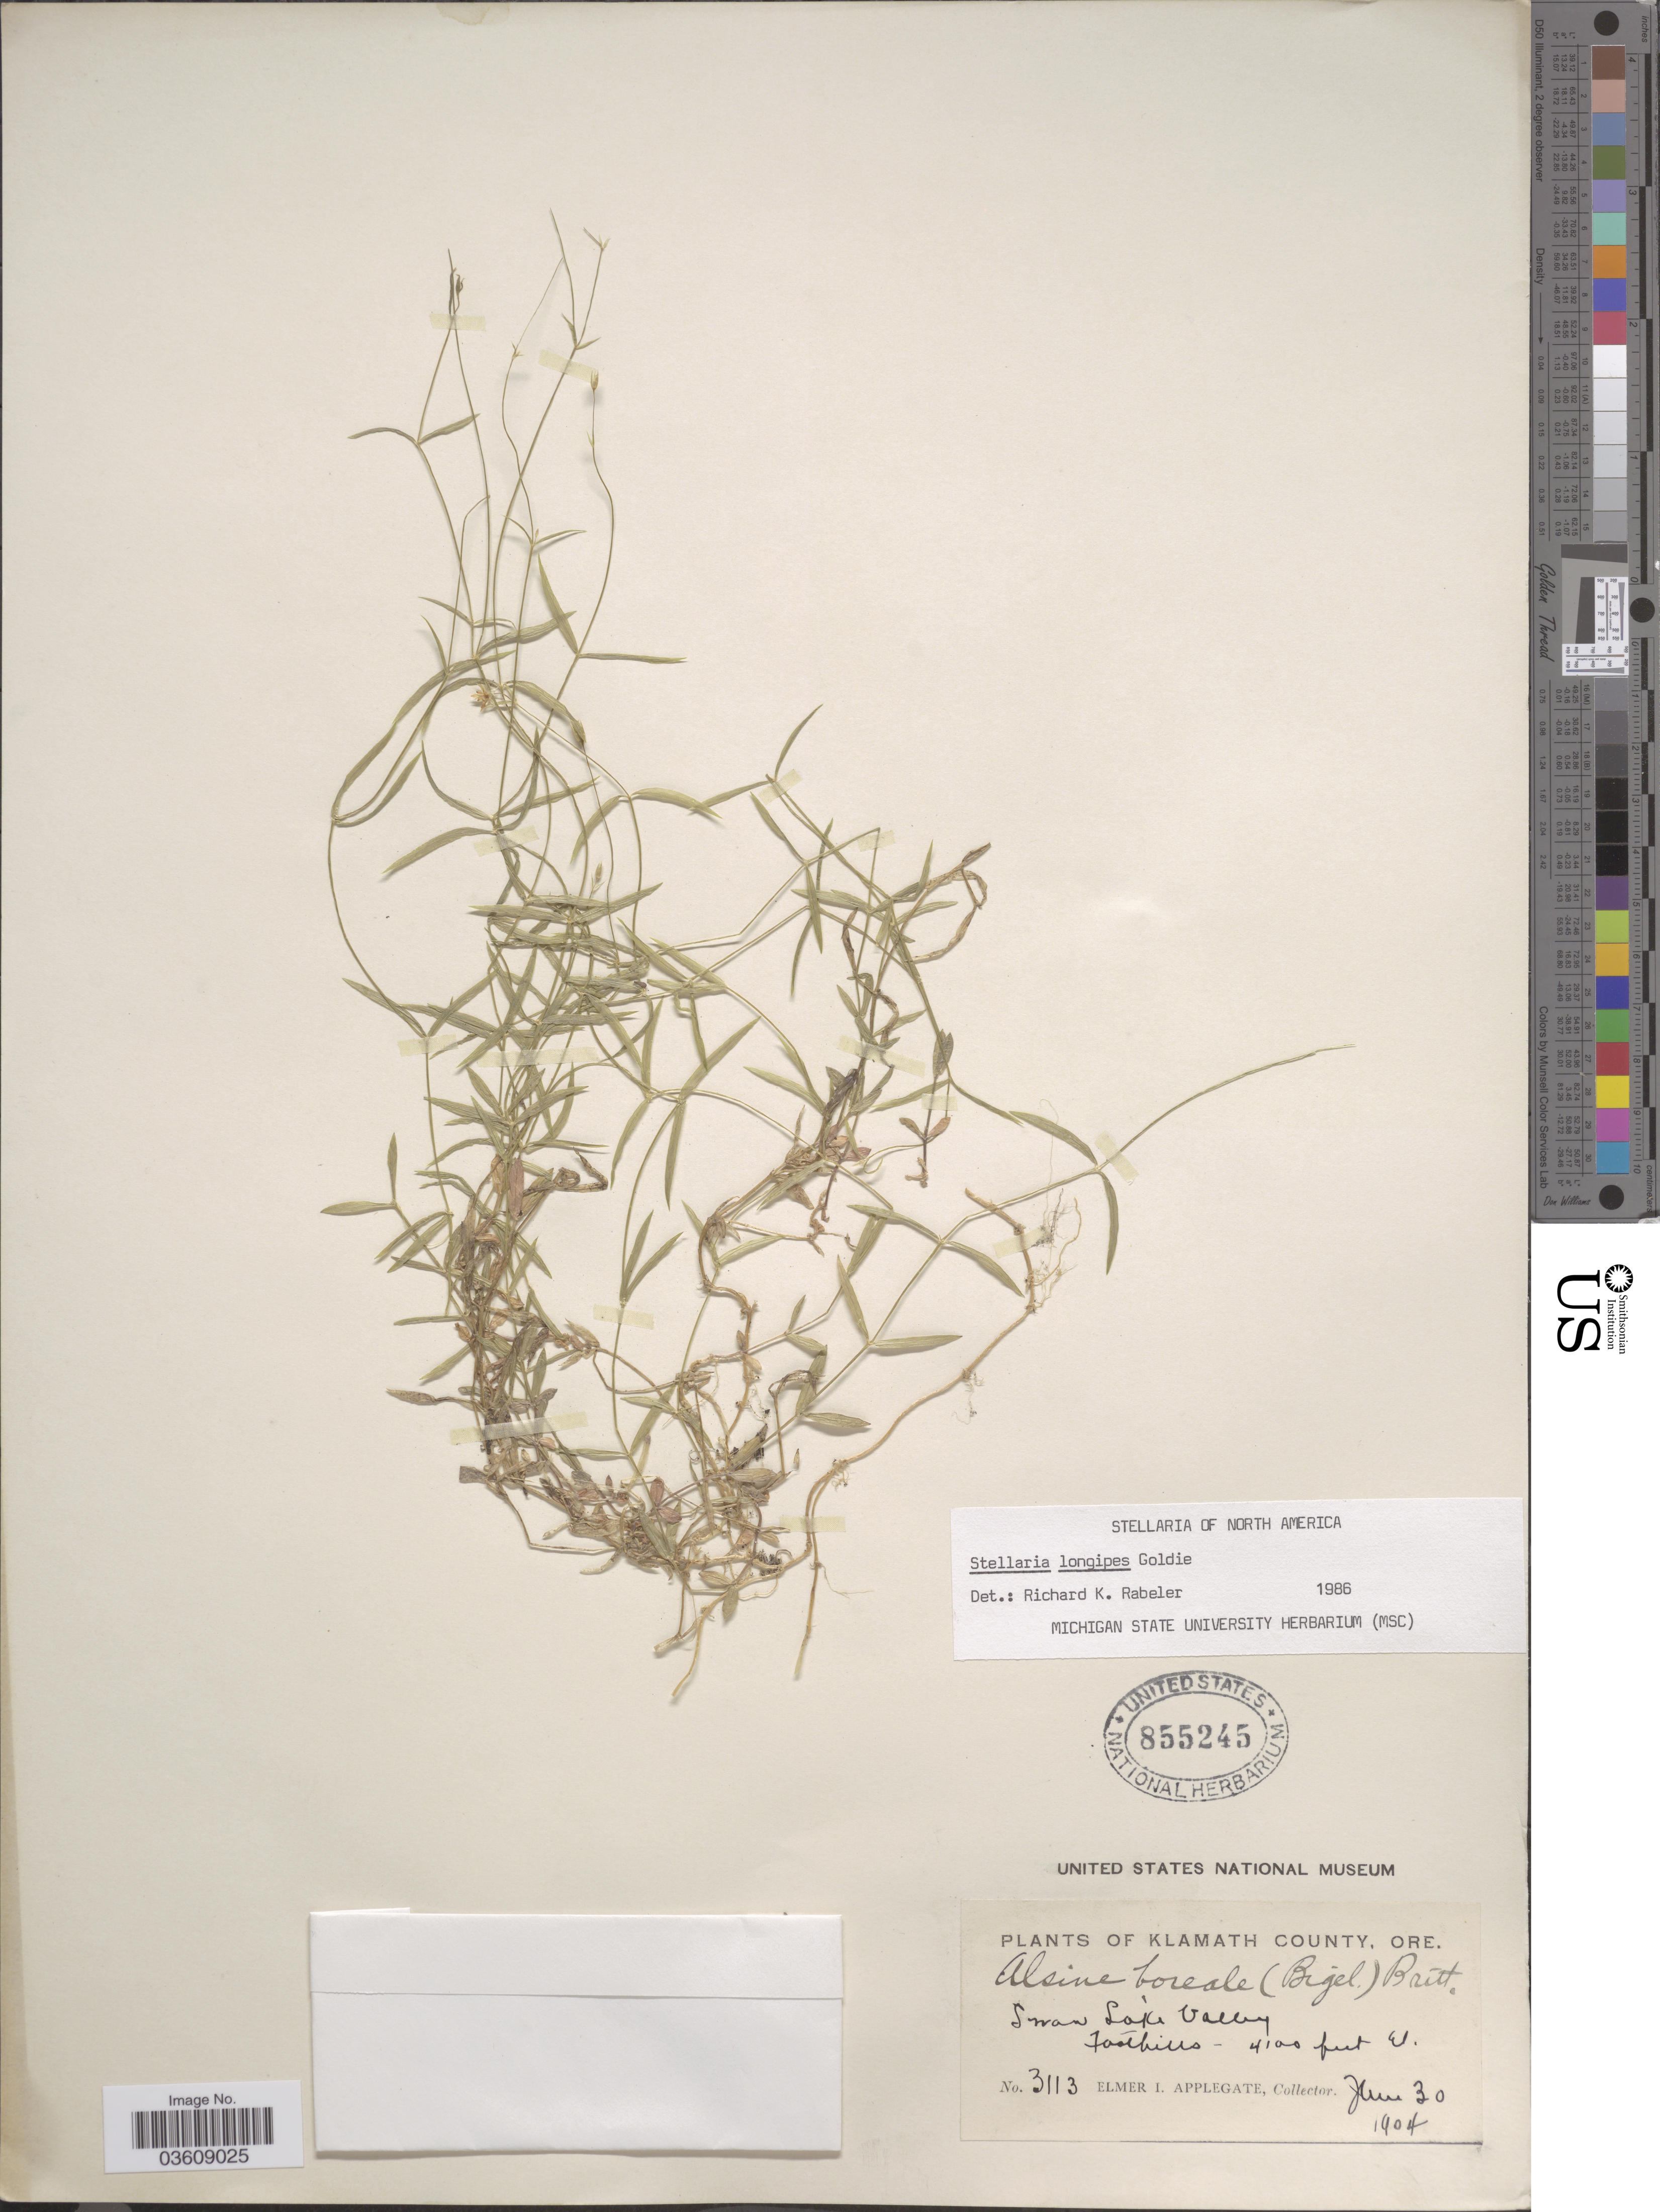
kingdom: Plantae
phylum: Tracheophyta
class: Magnoliopsida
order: Caryophyllales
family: Caryophyllaceae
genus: Stellaria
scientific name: Stellaria longipes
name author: Goldie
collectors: E. I. Applegate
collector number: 3113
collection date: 1904-06-30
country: United States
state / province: Oregon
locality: Klamath County. Swan Lake Valley. Foothills.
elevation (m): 1250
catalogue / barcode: US 855245